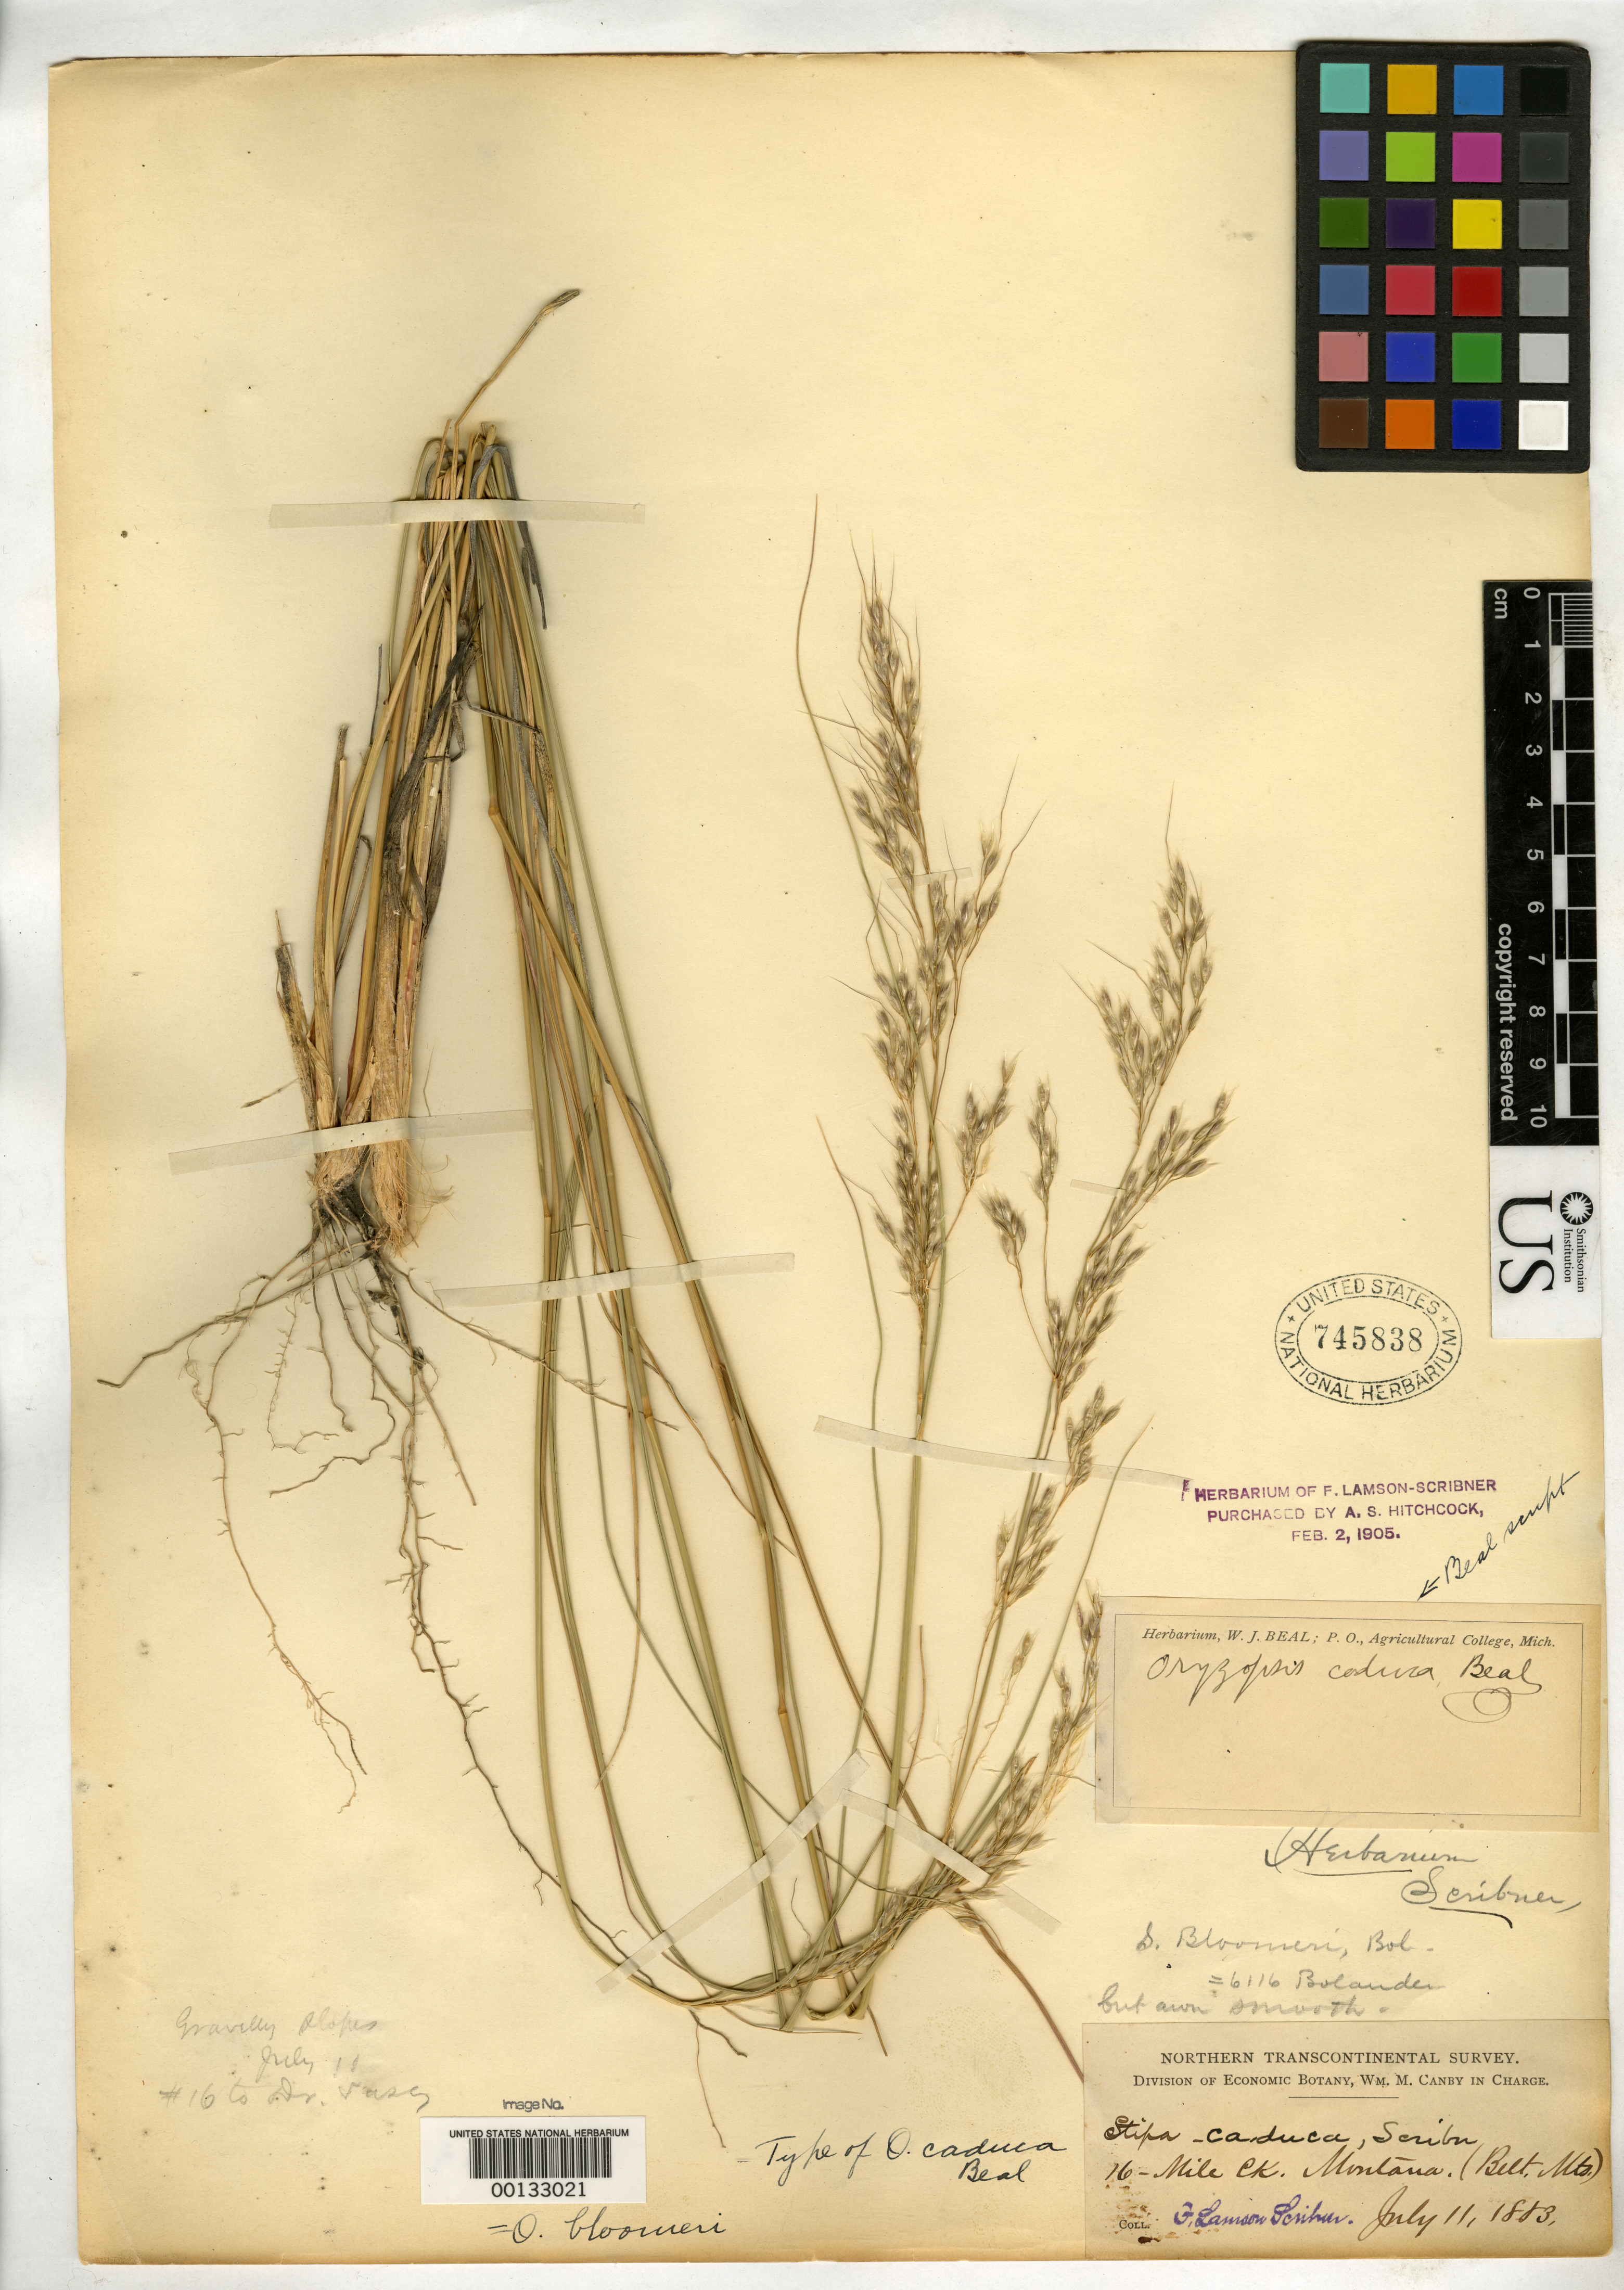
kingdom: Plantae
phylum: Tracheophyta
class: Liliopsida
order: Poales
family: Poaceae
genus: Oryzopsis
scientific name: Oryzopsis caduca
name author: W.J. Beal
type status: Isotype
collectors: F. L. Scribner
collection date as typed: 11 Jul 1883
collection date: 1883-07-11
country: United States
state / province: Montana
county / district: Gallatin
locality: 16-mile Creek, Belt Mts.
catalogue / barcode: US 745838